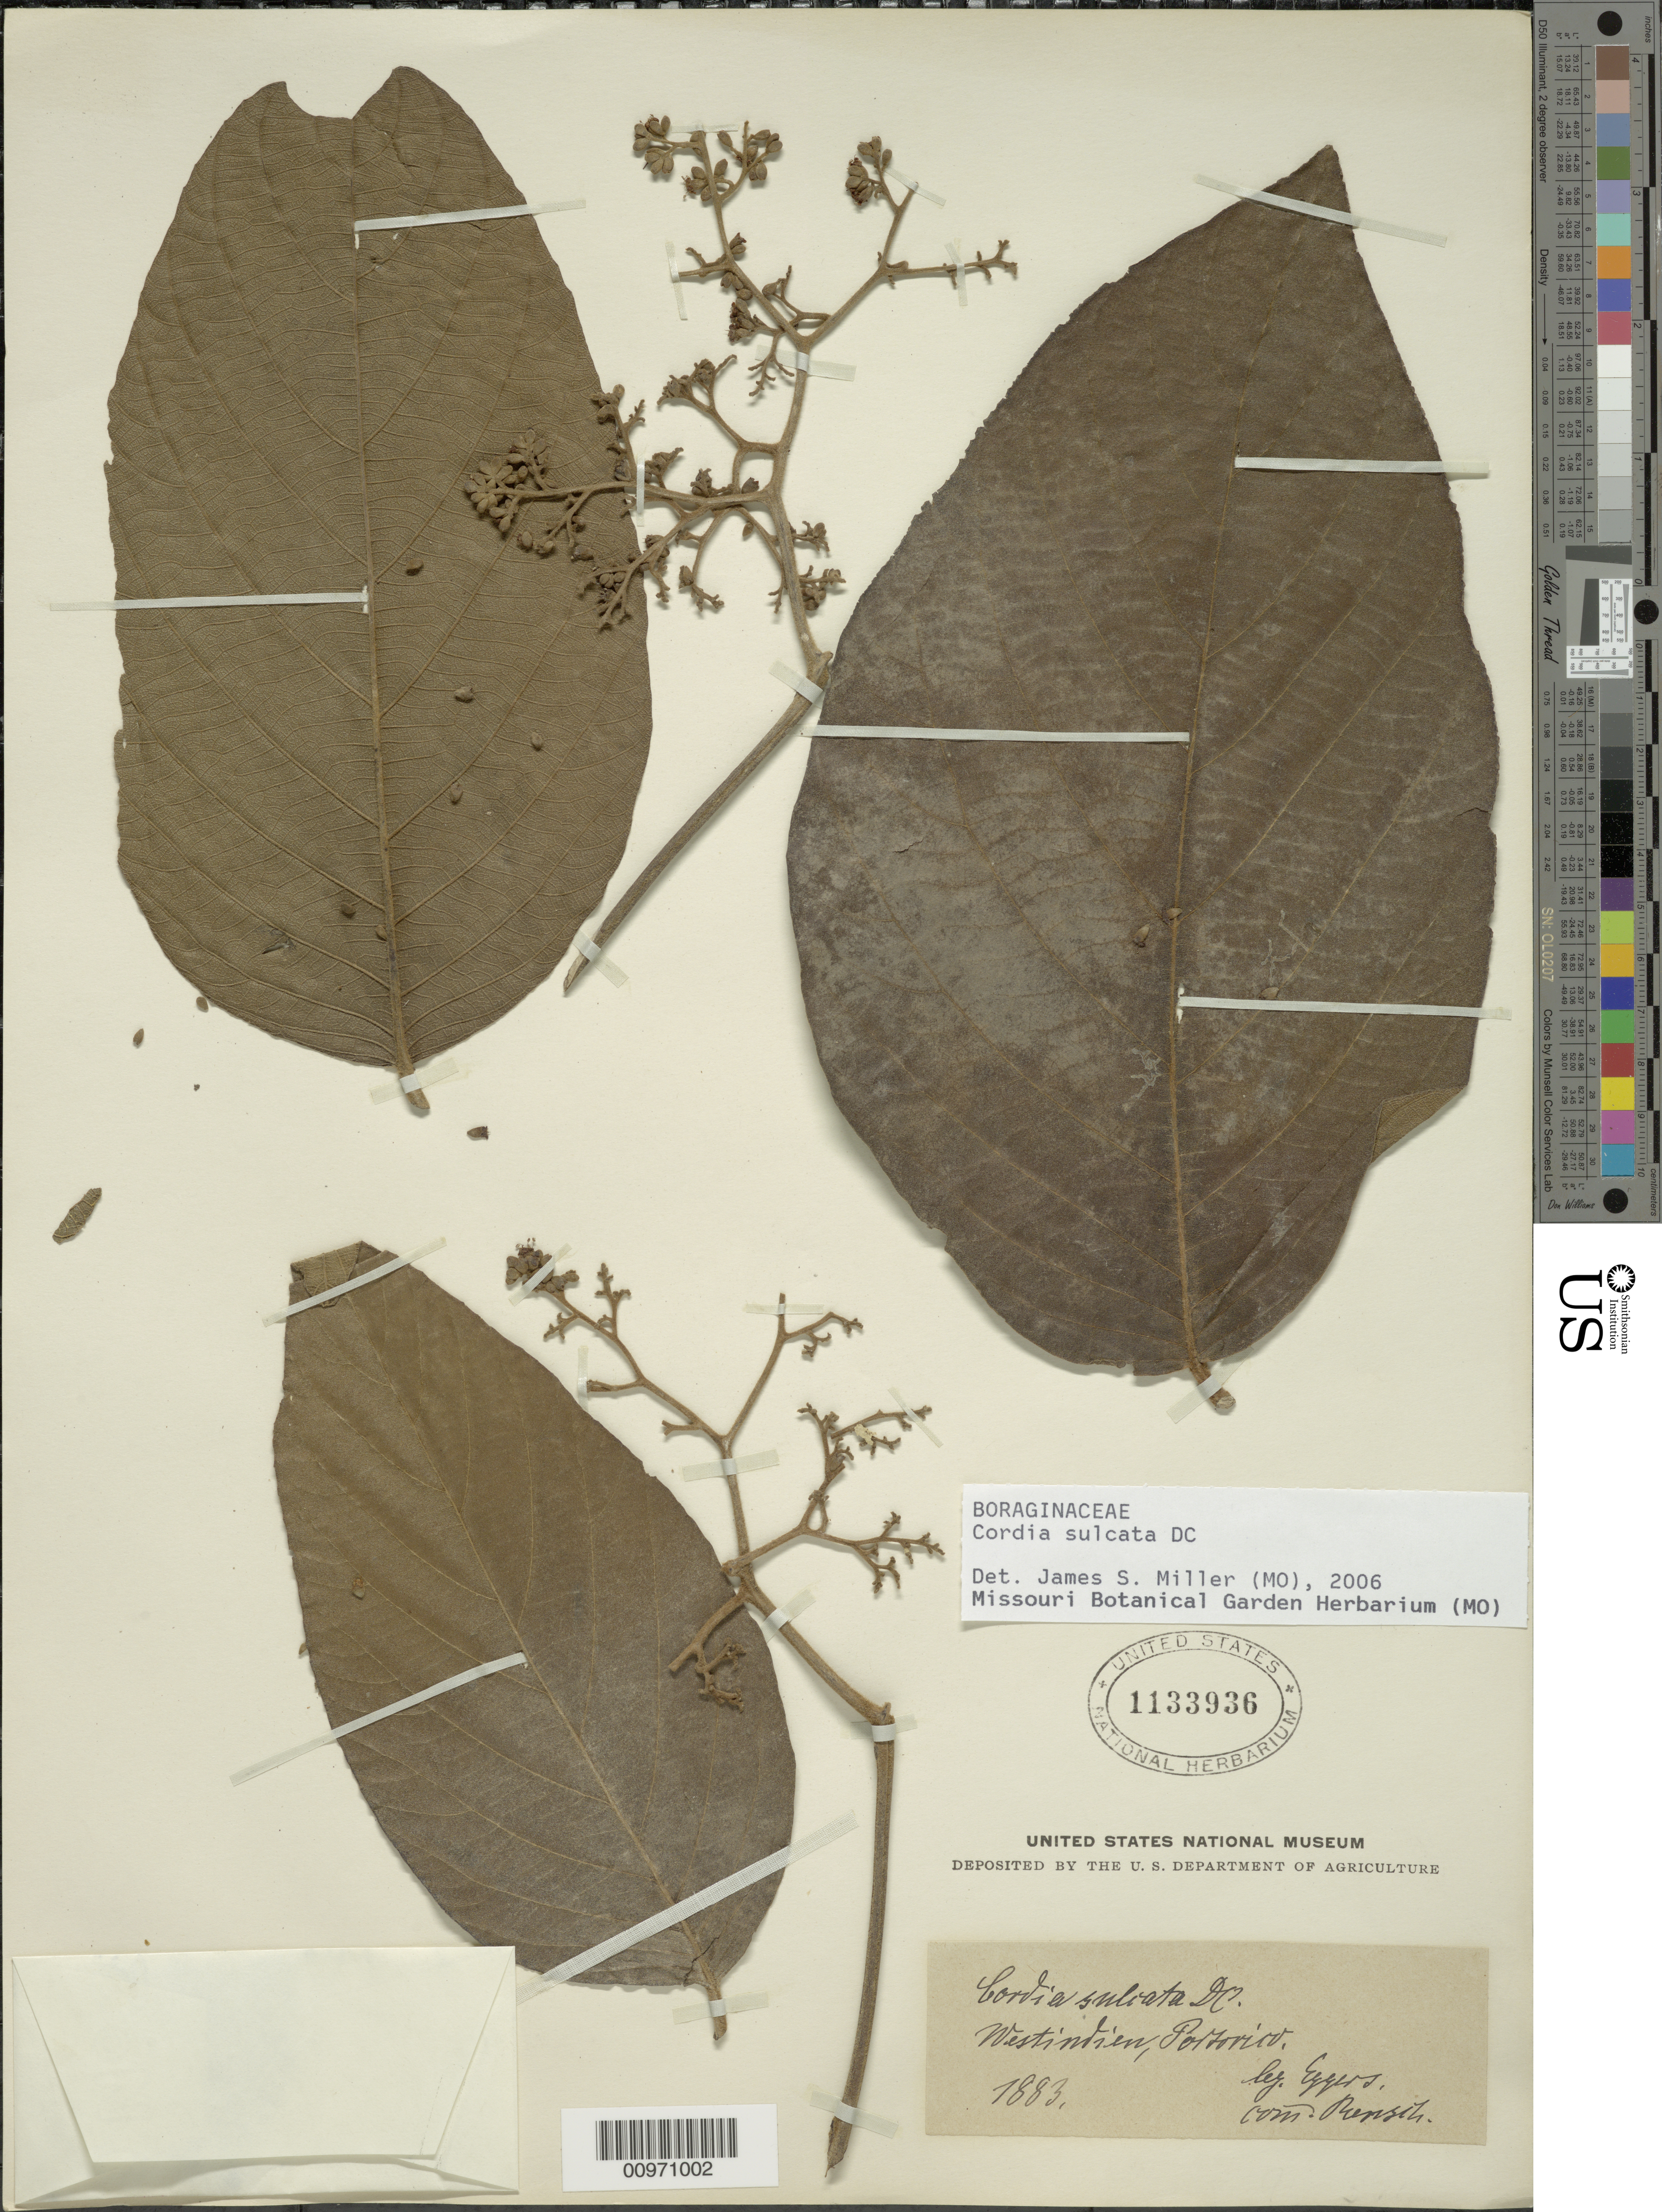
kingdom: Plantae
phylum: Tracheophyta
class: Magnoliopsida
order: Boraginales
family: Cordiaceae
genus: Cordia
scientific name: Cordia sulcata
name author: DC.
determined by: Miller, James S., (MO), Missouri Botanical Garden (UNITED STATES)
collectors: H. F. A. von Eggers & C. Rensch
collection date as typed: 1883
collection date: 1883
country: Puerto Rico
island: Puerto Rico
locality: Wesindien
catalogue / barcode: US 1133936